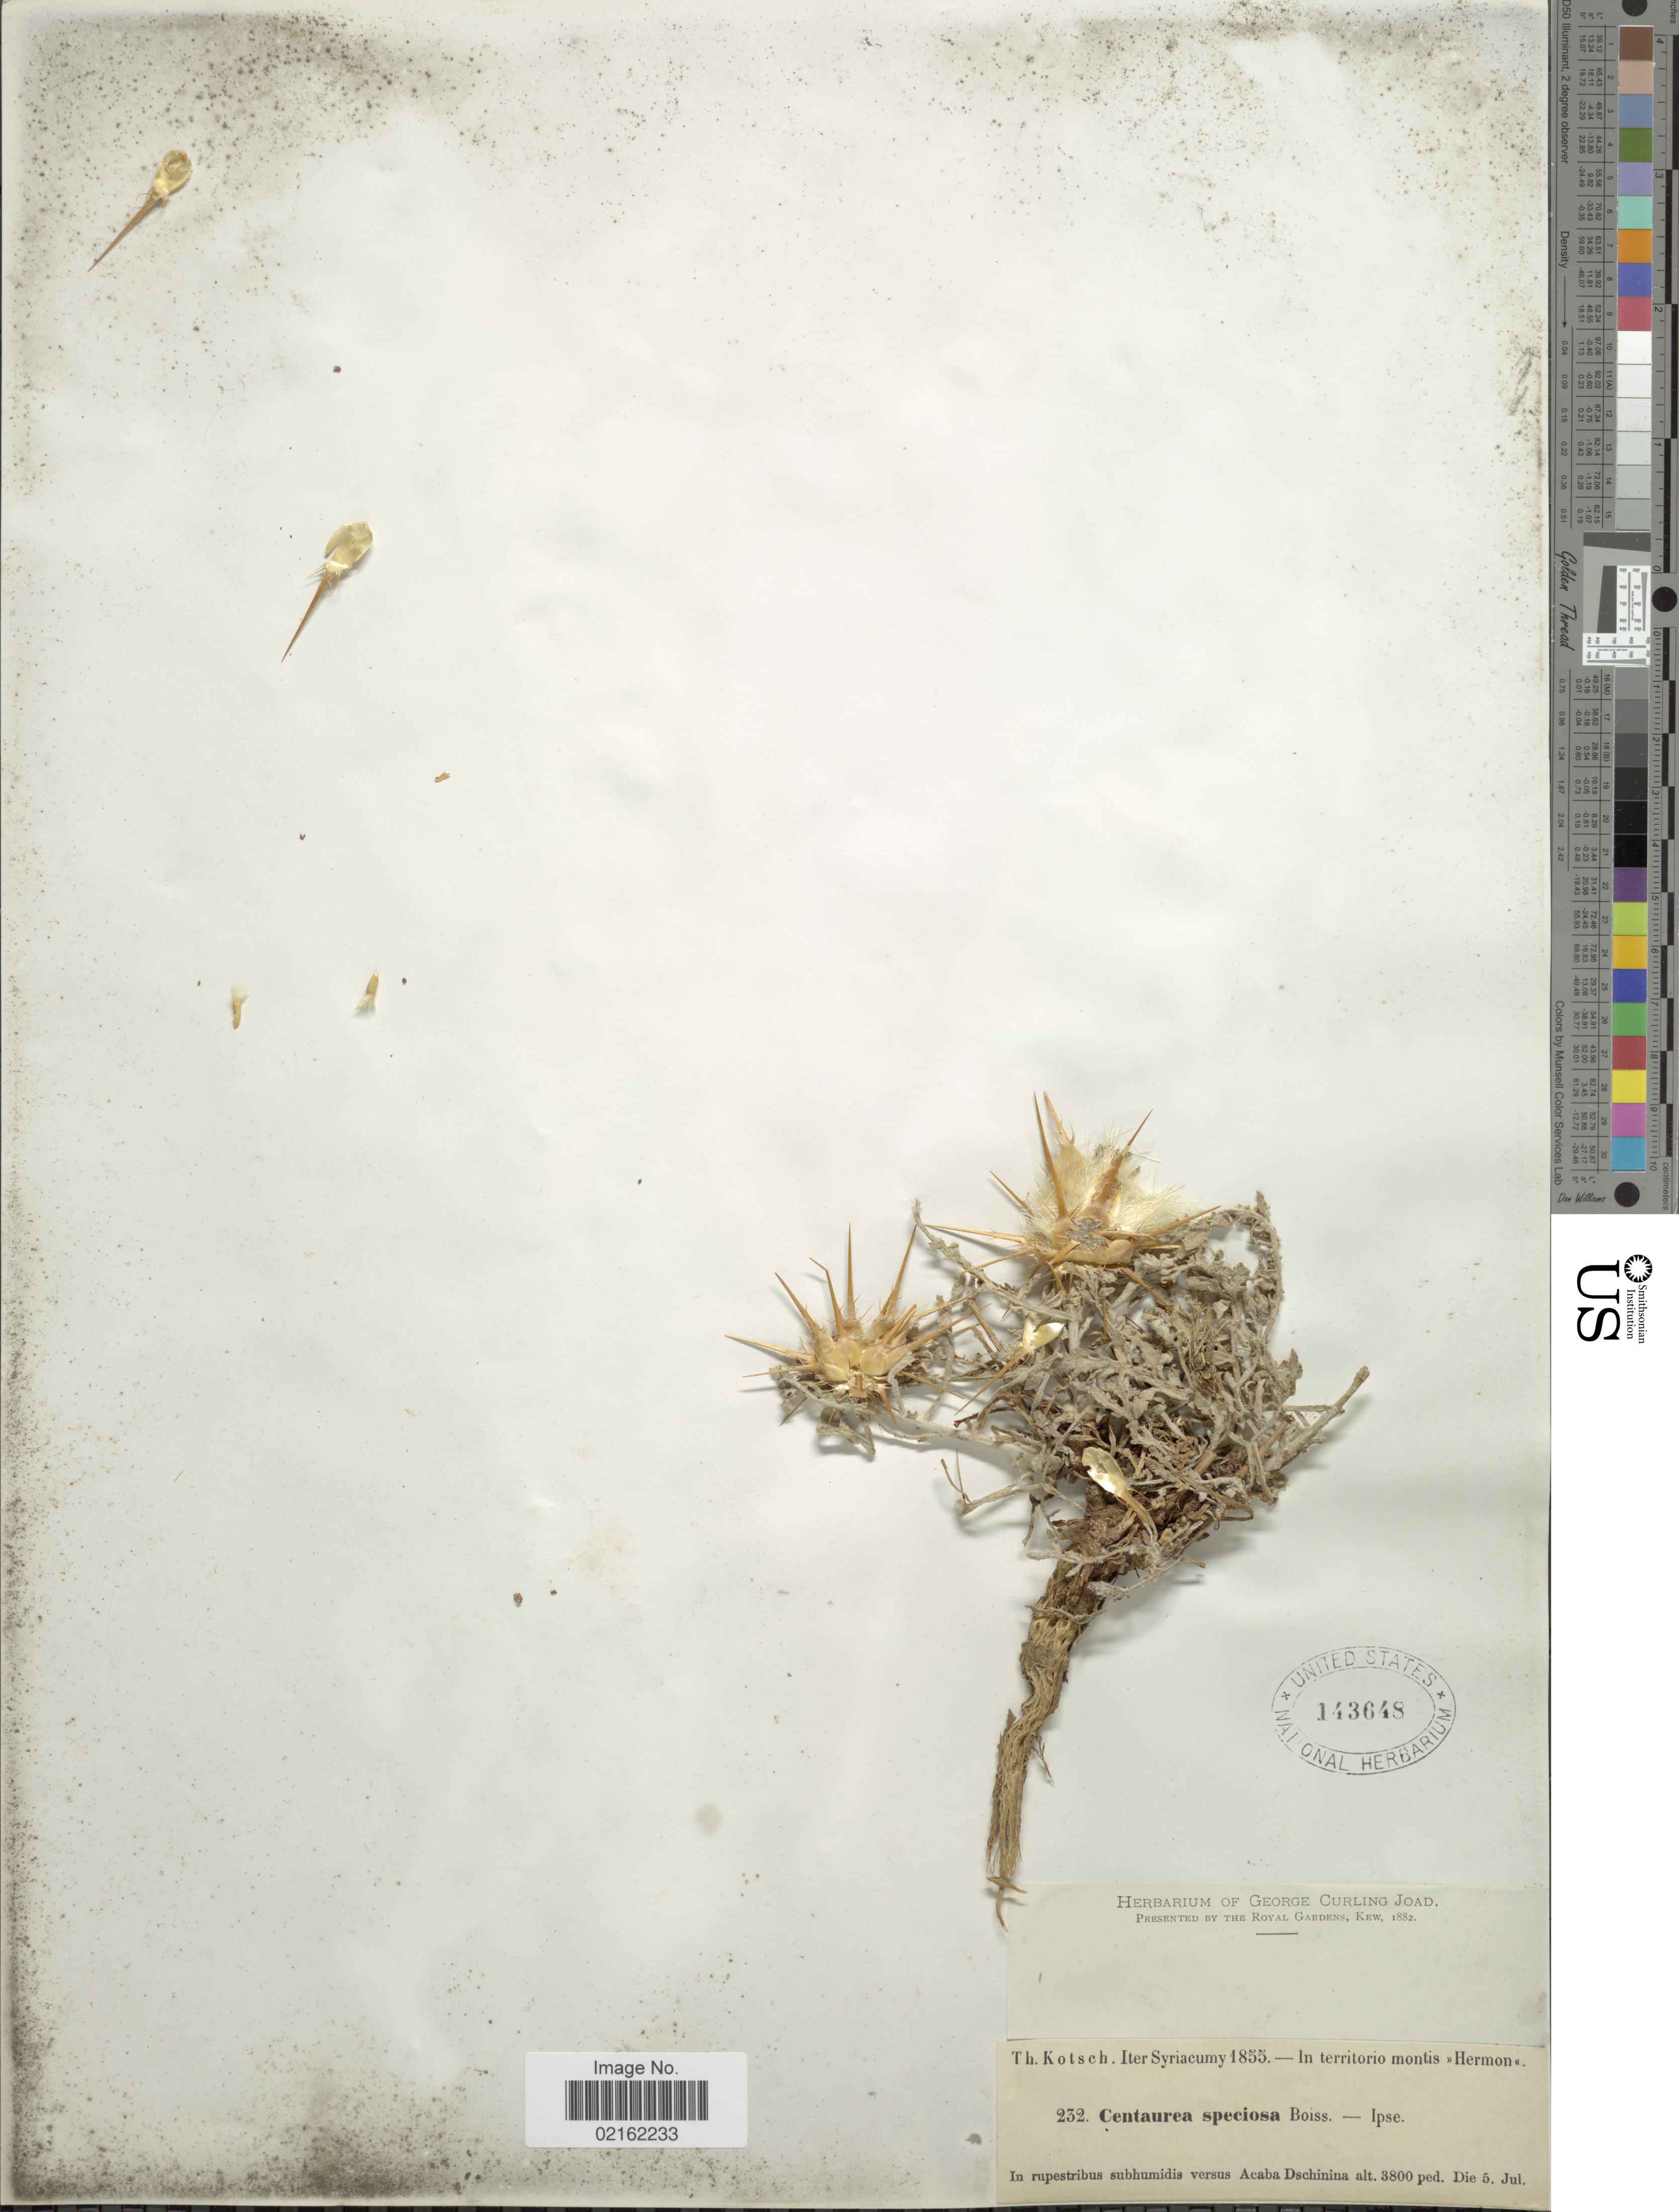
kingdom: Plantae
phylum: Tracheophyta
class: Magnoliopsida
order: Asterales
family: Asteraceae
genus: Centaurea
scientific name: Centaurea speciosa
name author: Boiss.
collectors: K. G. Kotschy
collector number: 232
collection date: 1855-07-05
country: Syria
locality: Montis Hermon, versus Acaba Dschinina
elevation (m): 1158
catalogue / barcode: US 143648